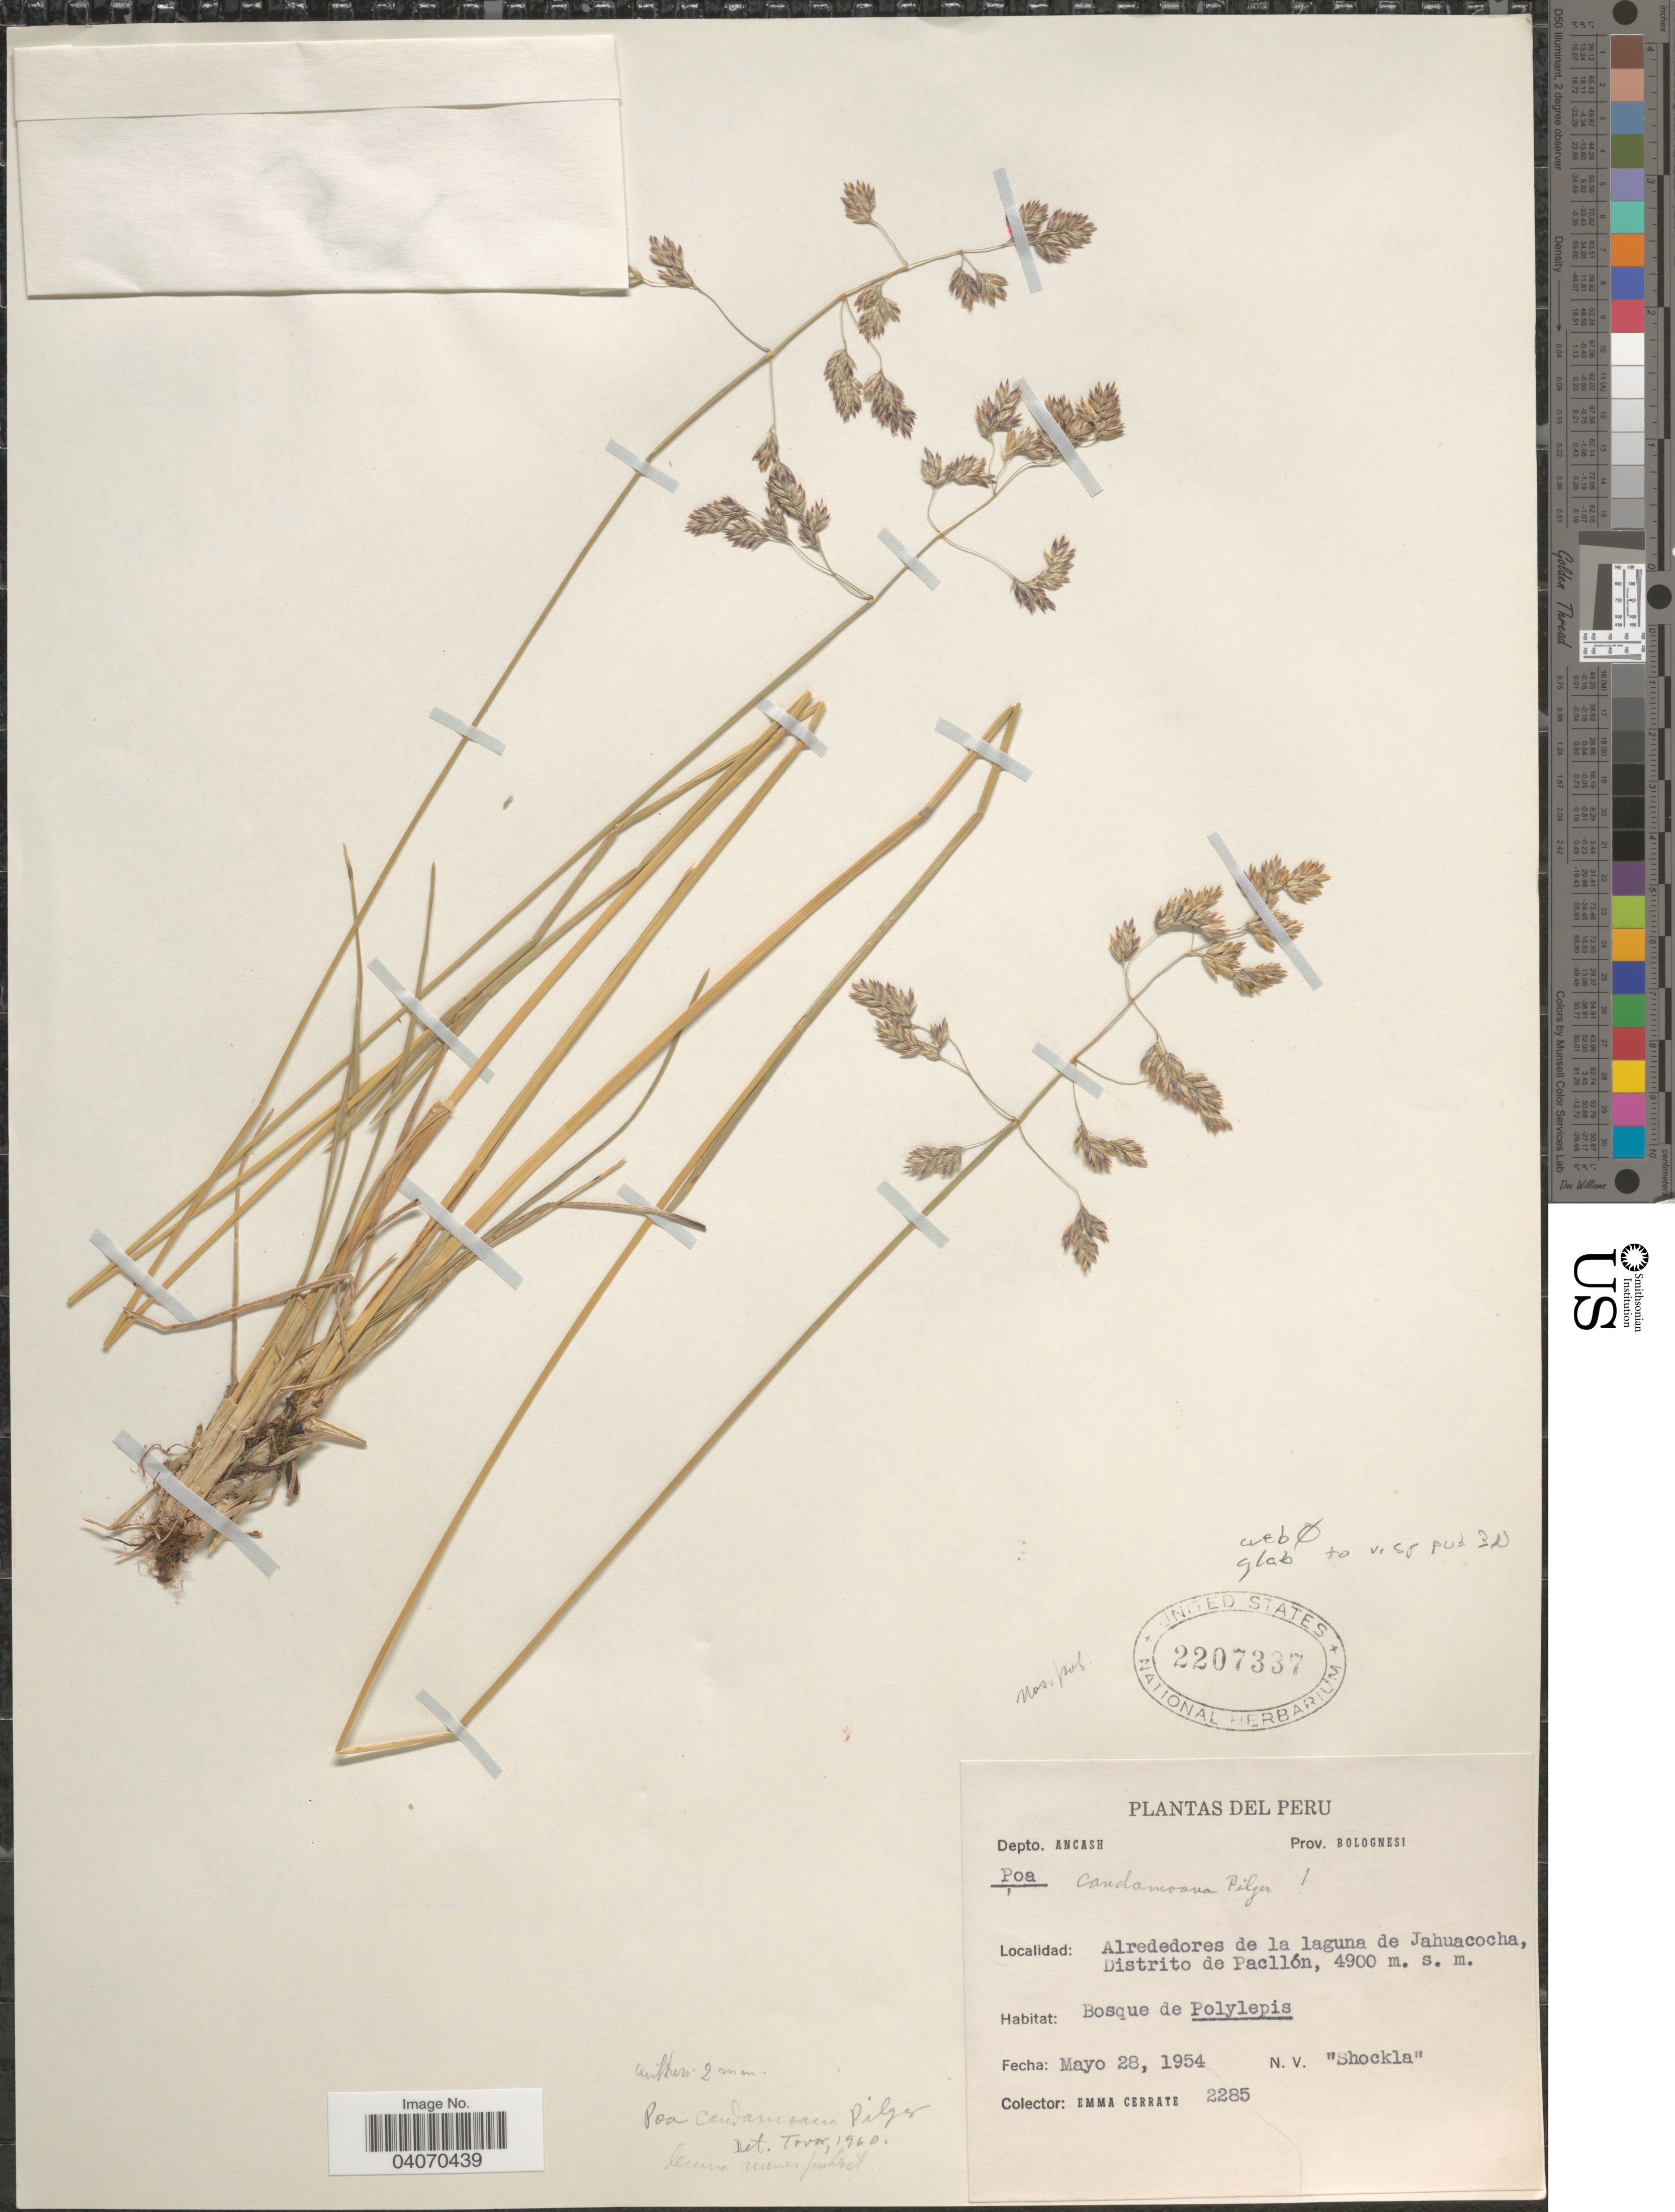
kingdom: Plantae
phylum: Tracheophyta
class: Liliopsida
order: Poales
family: Poaceae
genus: Poa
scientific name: Poa candamoana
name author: Pilg.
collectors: E. Cerrate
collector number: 2285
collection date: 1954-05-28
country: Peru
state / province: Ancash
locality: Depto. Ancash. Prov. Bolognesi. Alrededores de la laguna de Jahuacocha, Distrito de Pacllón.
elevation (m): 4900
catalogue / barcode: US 2207337